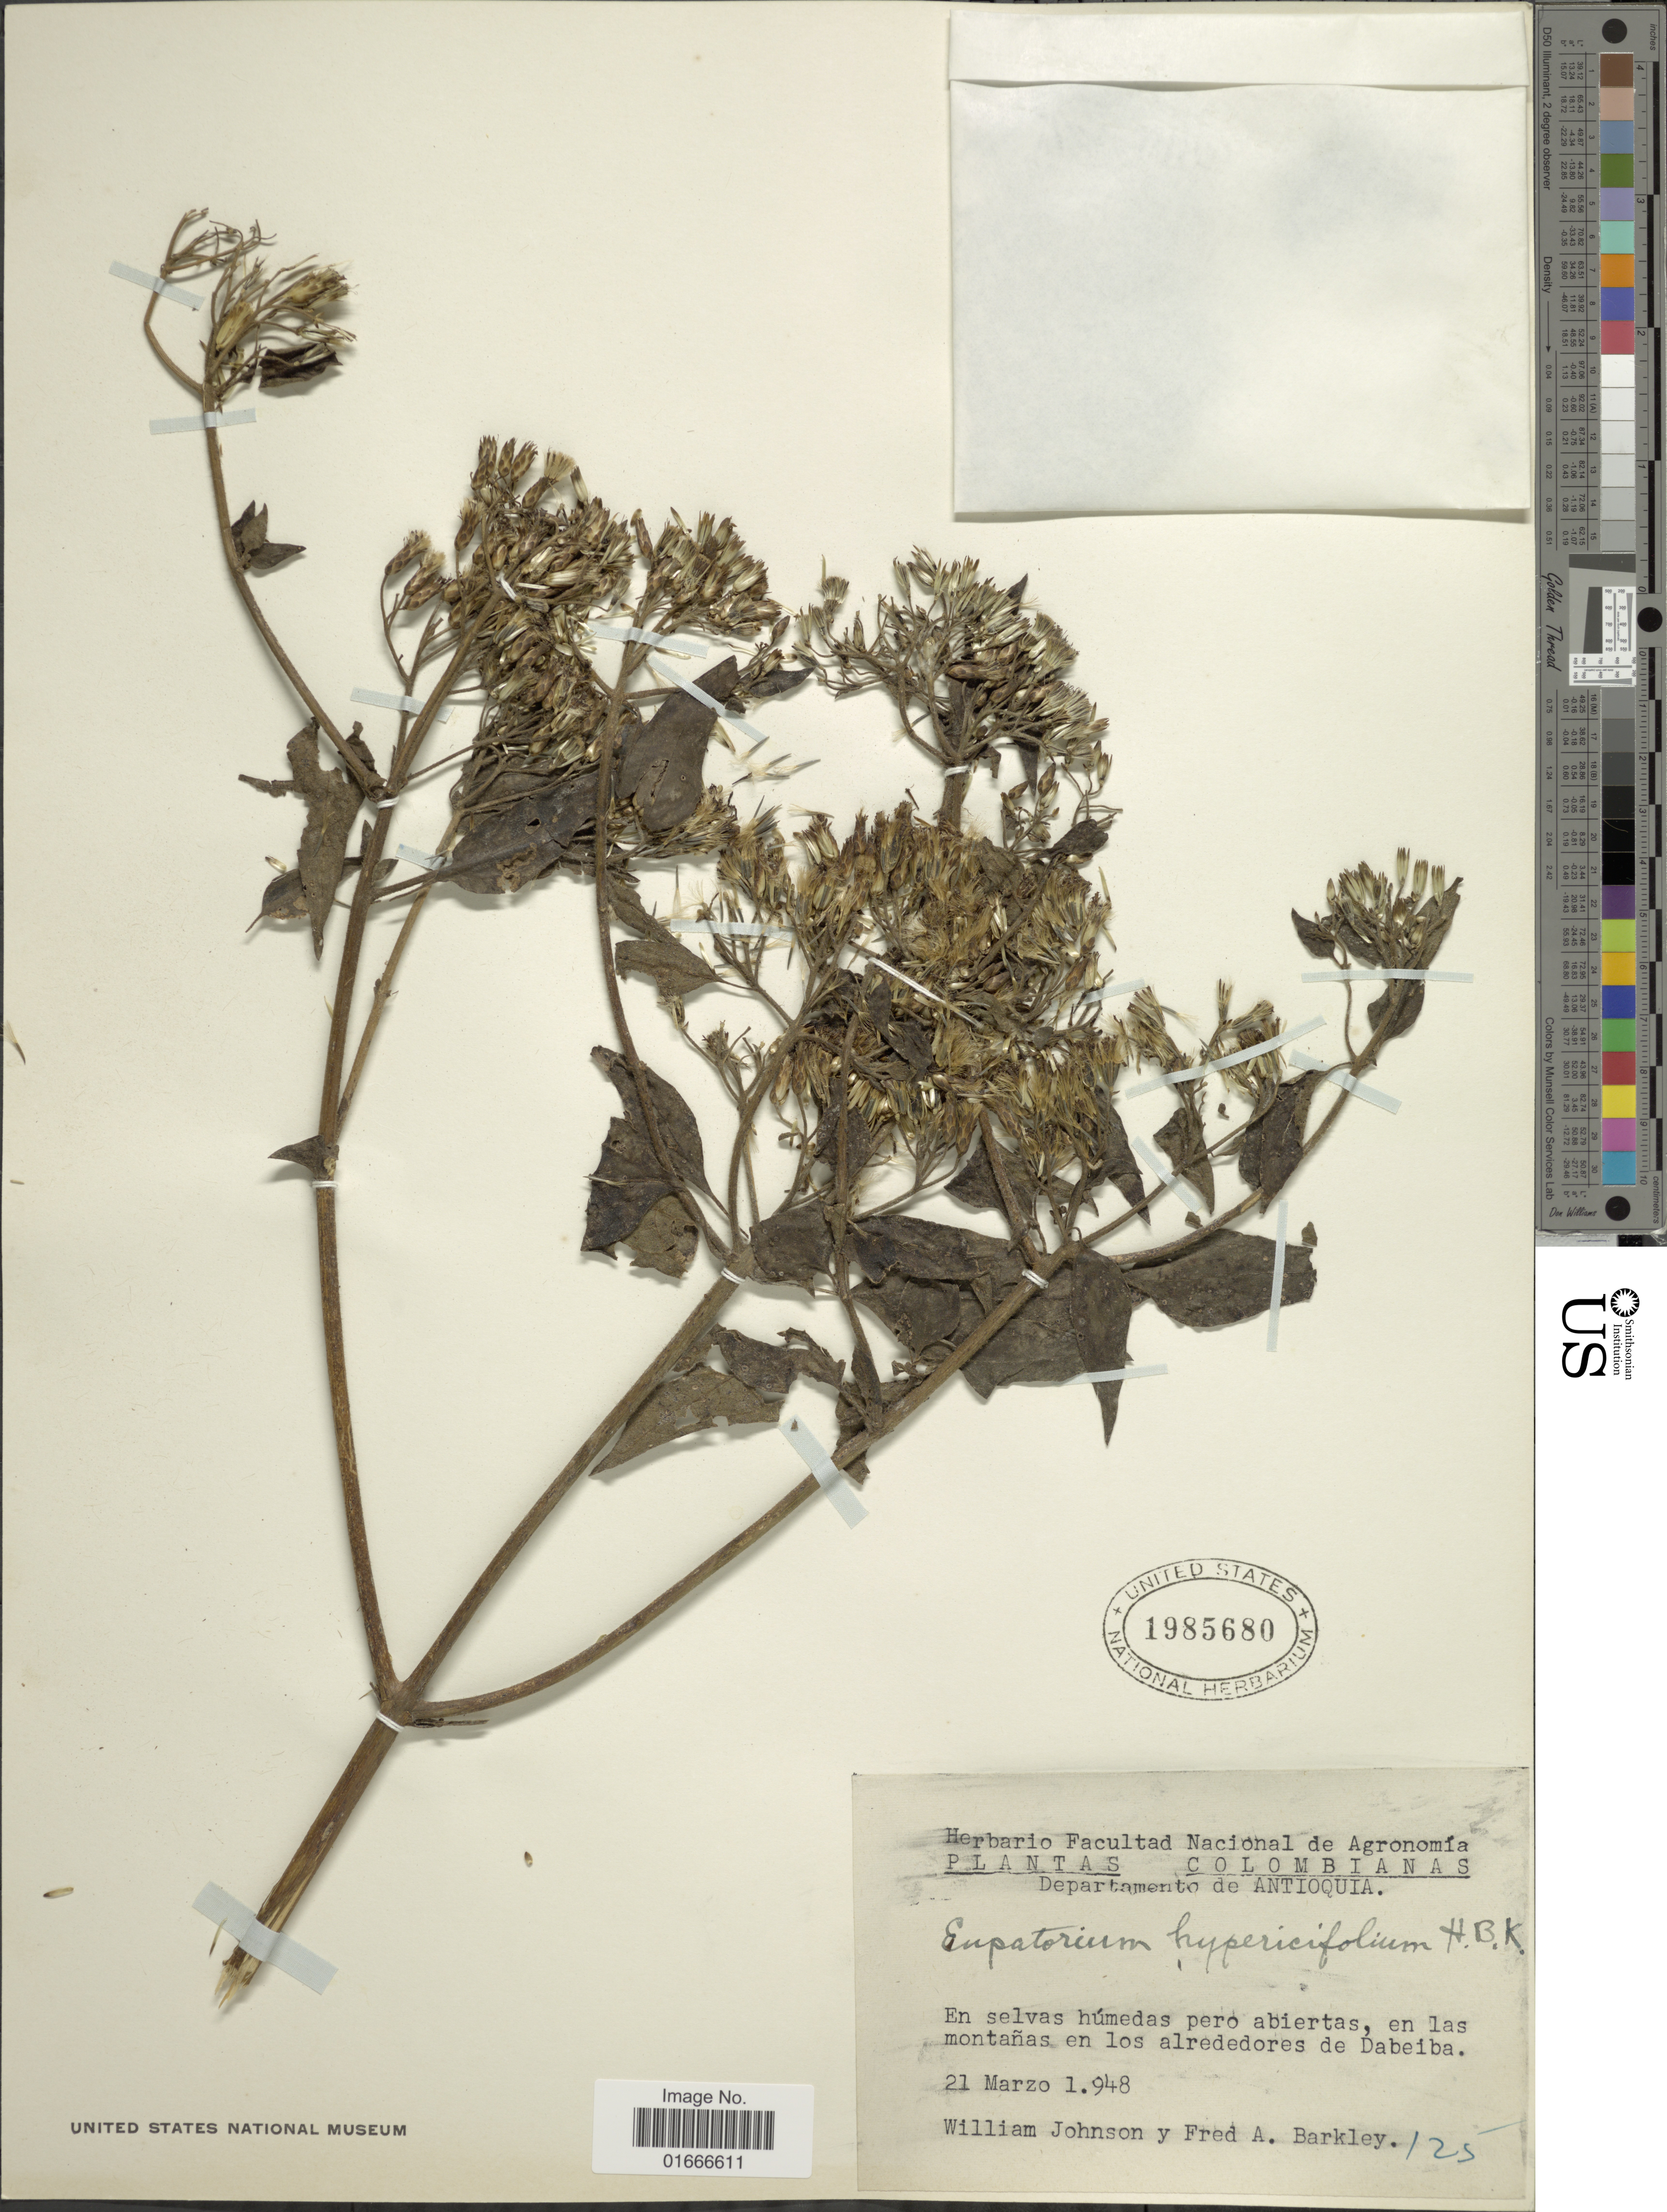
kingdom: Plantae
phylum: Tracheophyta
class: Magnoliopsida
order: Asterales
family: Asteraceae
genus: Chromolaena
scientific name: Chromolaena hypericifolia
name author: (Kunth) R.M. King & H. Rob.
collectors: W. M. Johnson & F. A. Barkley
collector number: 125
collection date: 1948-03-21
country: Colombia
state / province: Antioquia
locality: En las montanas en los alrededores de Dabeiba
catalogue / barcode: US 1985680